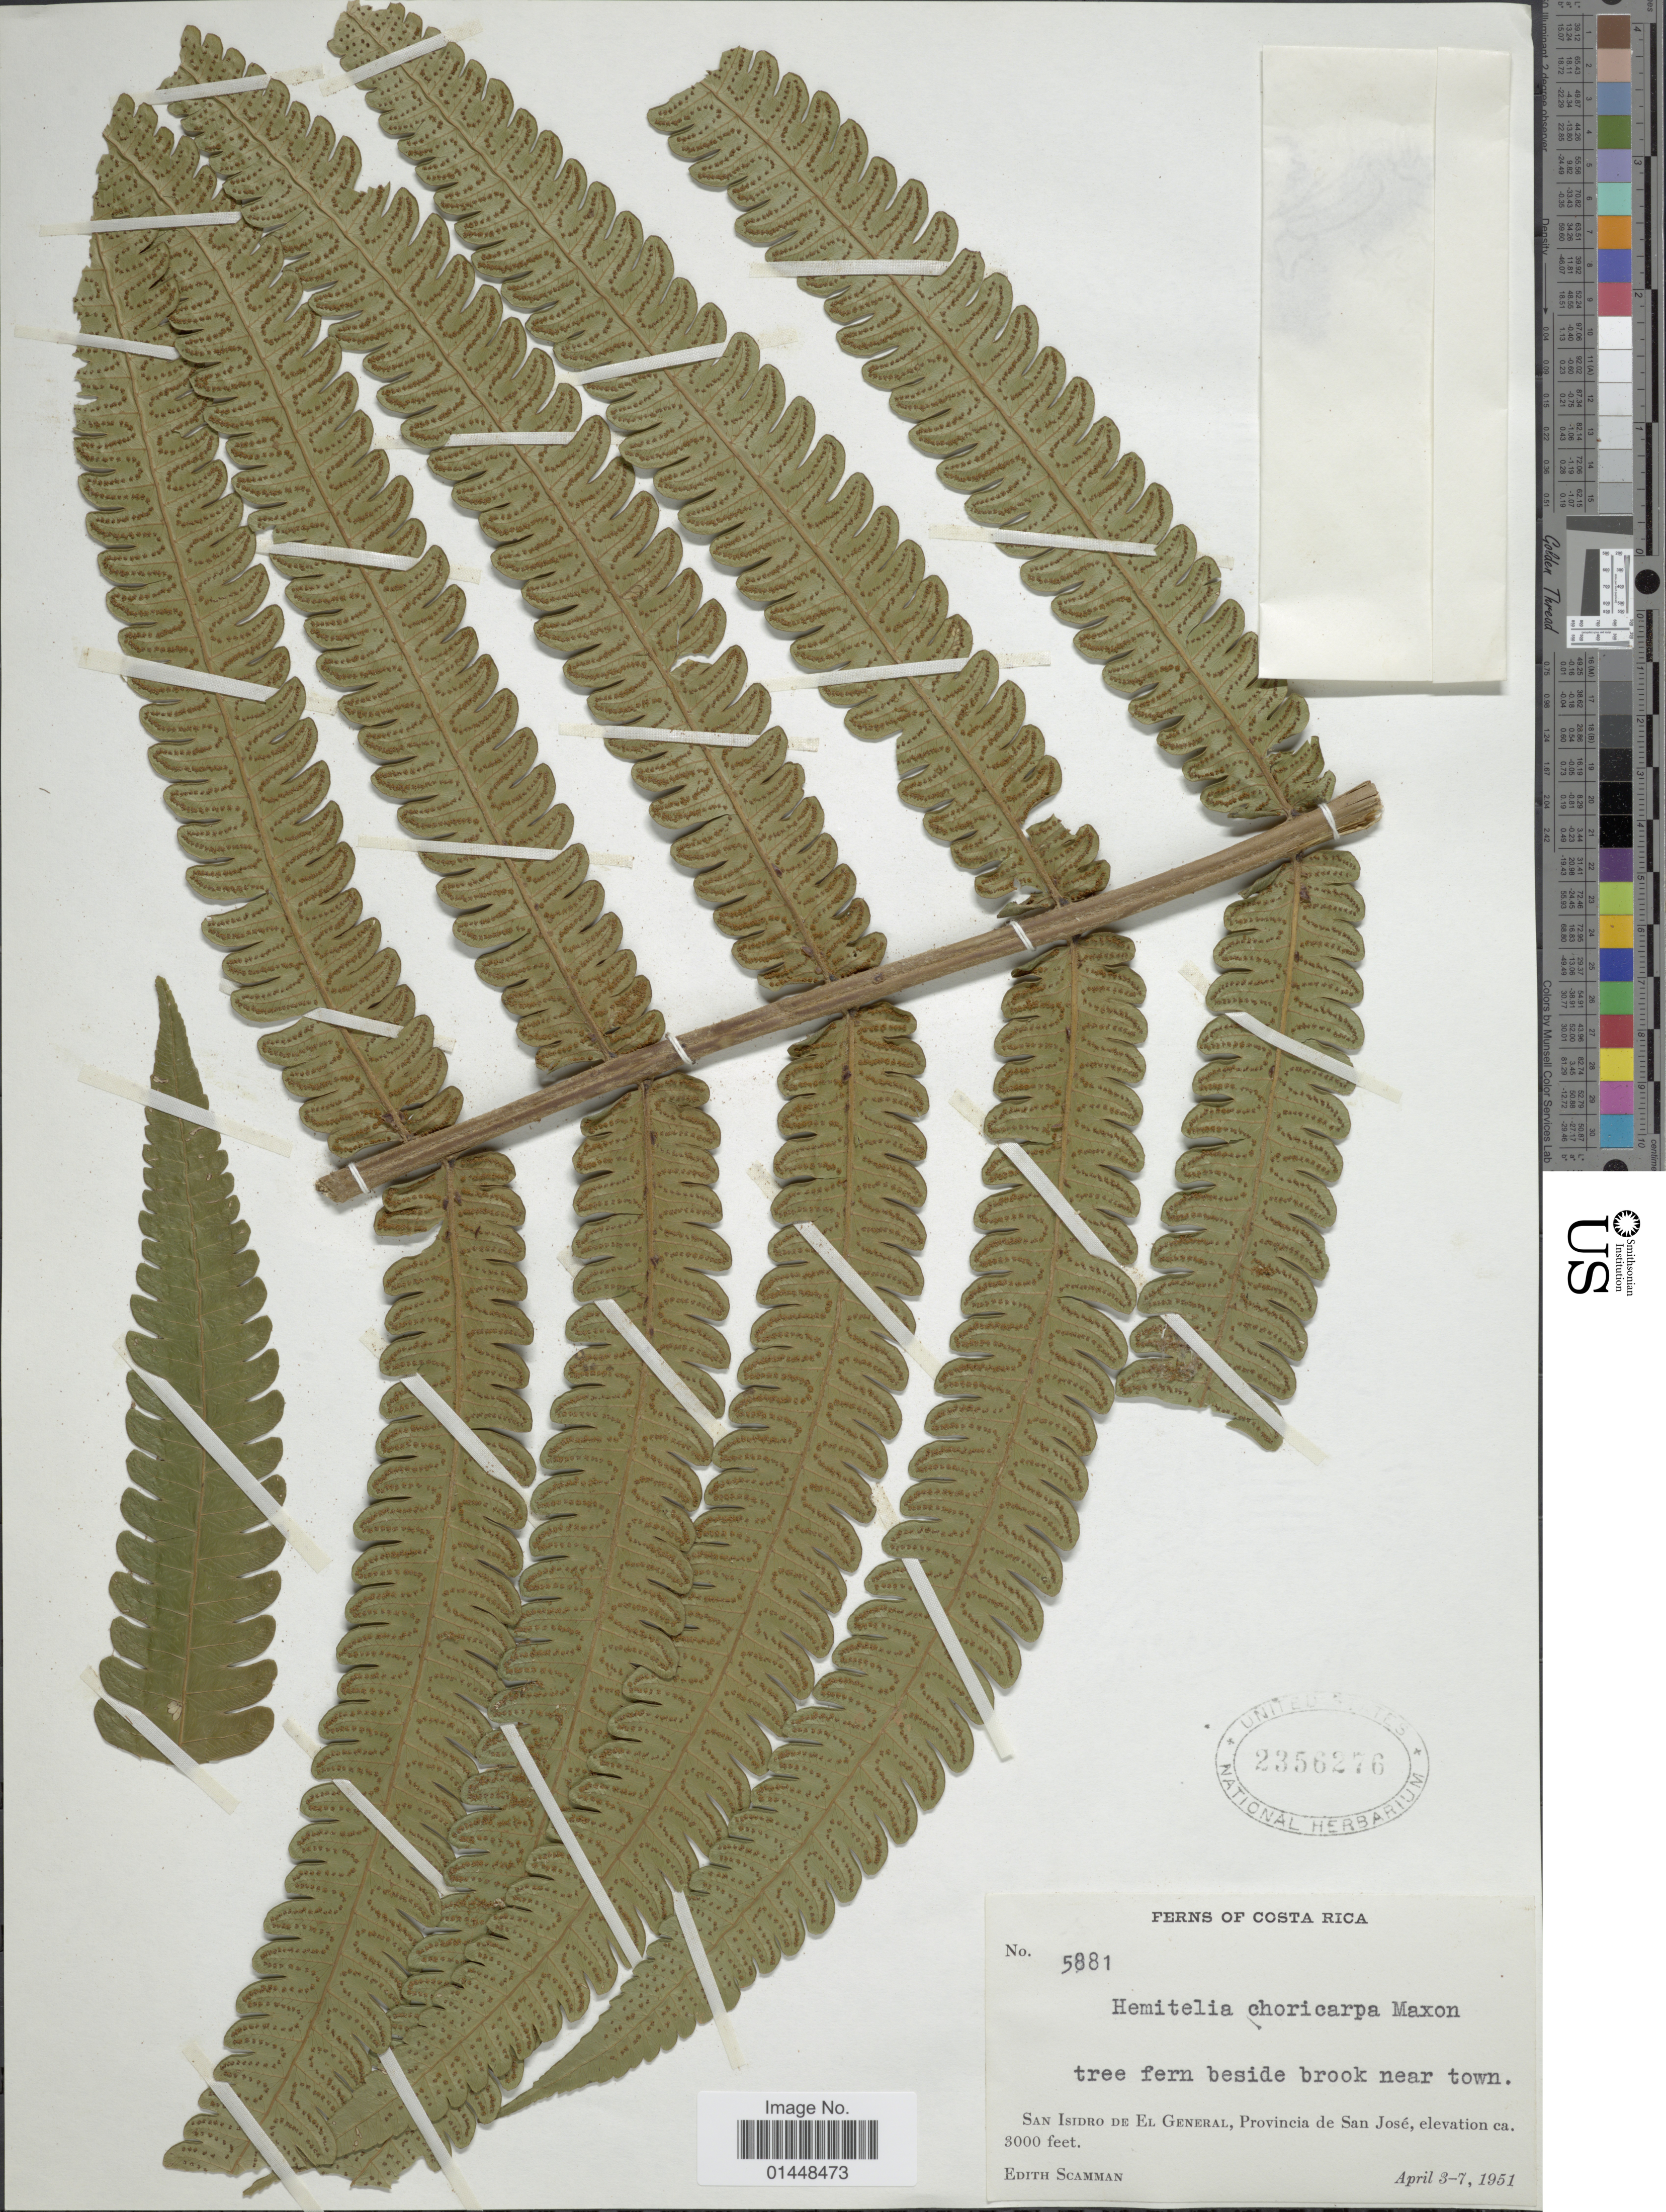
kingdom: Plantae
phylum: Tracheophyta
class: Polypodiopsida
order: Cyatheales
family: Cyatheaceae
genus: Cyathea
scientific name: Cyathea choricarpa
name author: (Maxon) Domin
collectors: E. Scamman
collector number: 5881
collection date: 1951-04-03/1951-04-07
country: Costa Rica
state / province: San José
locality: San Isidro de El General, beside brook near town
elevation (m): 914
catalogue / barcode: US 2356276